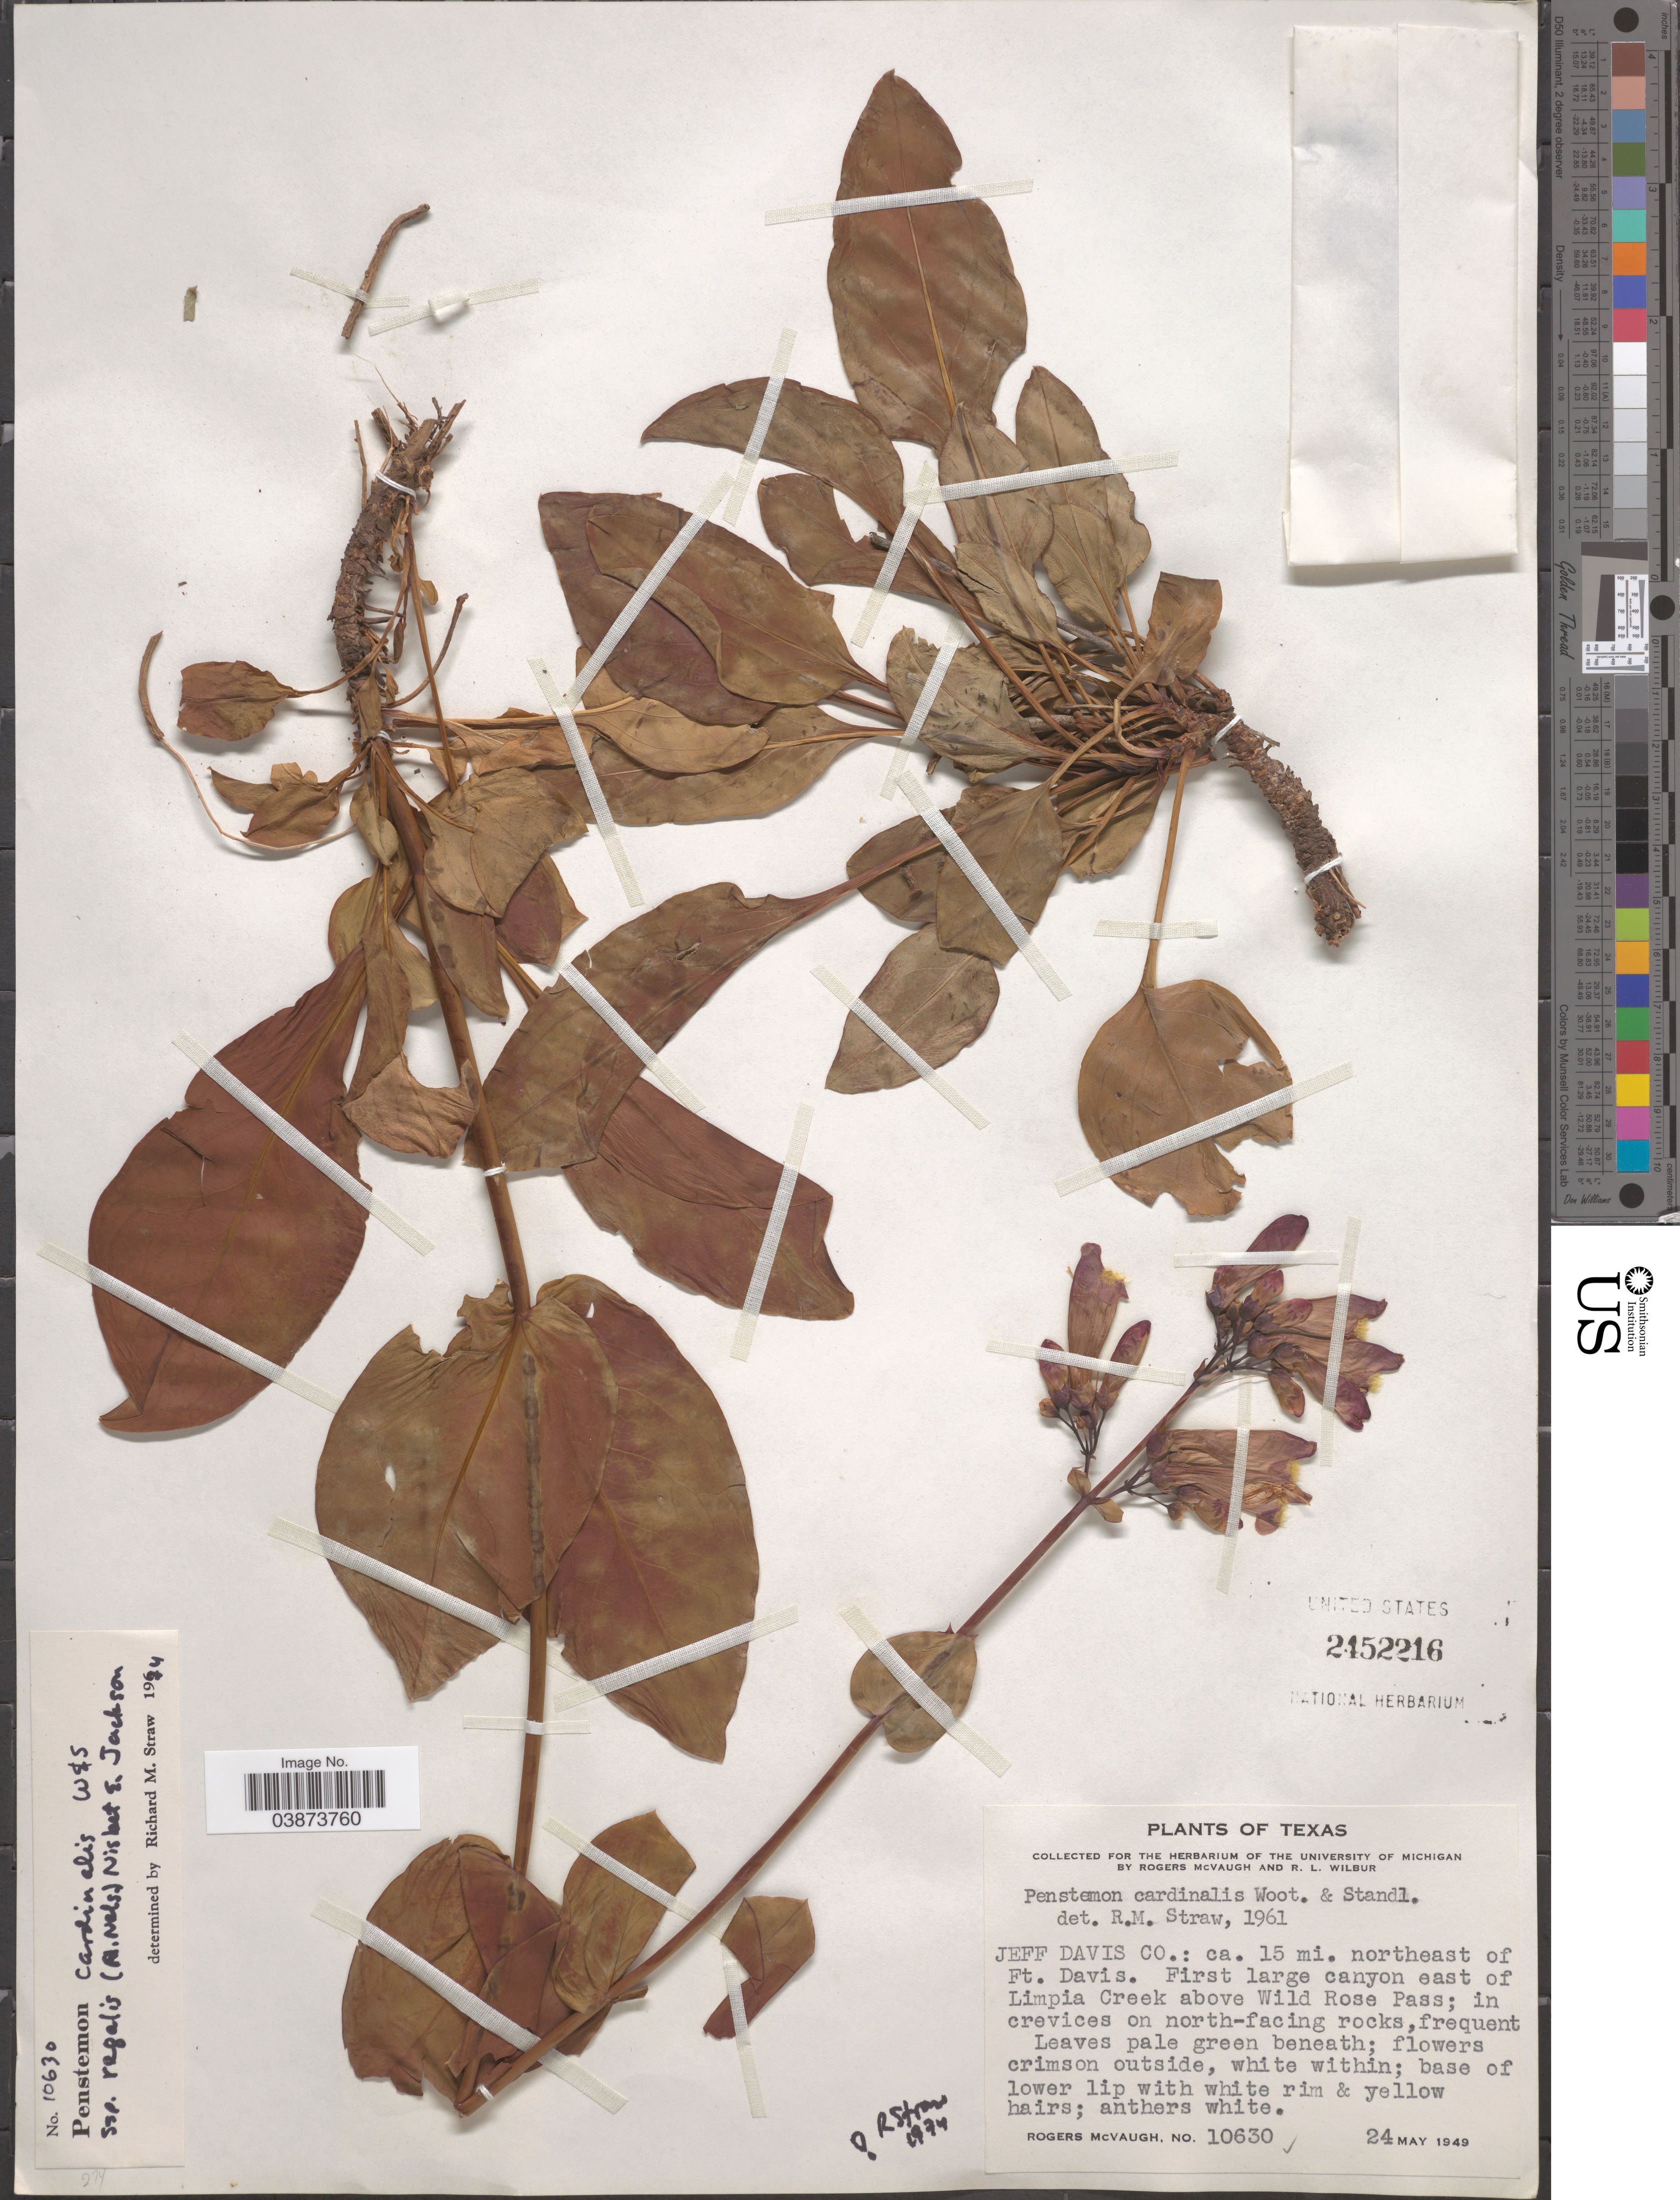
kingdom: Plantae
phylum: Tracheophyta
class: Magnoliopsida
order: Lamiales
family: Plantaginaceae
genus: Penstemon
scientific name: Penstemon cardinalis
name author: Wooton & Standl.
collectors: R. McVaugh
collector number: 10630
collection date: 1949-05-24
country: United States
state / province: Texas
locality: Jeff Davis Co.: ca. 15 mi. northeast of Ft. Davis. First large canyon east of Limpia Creek above Wild Rose Pass; in crevices on north-facing rocks.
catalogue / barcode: US 2452216